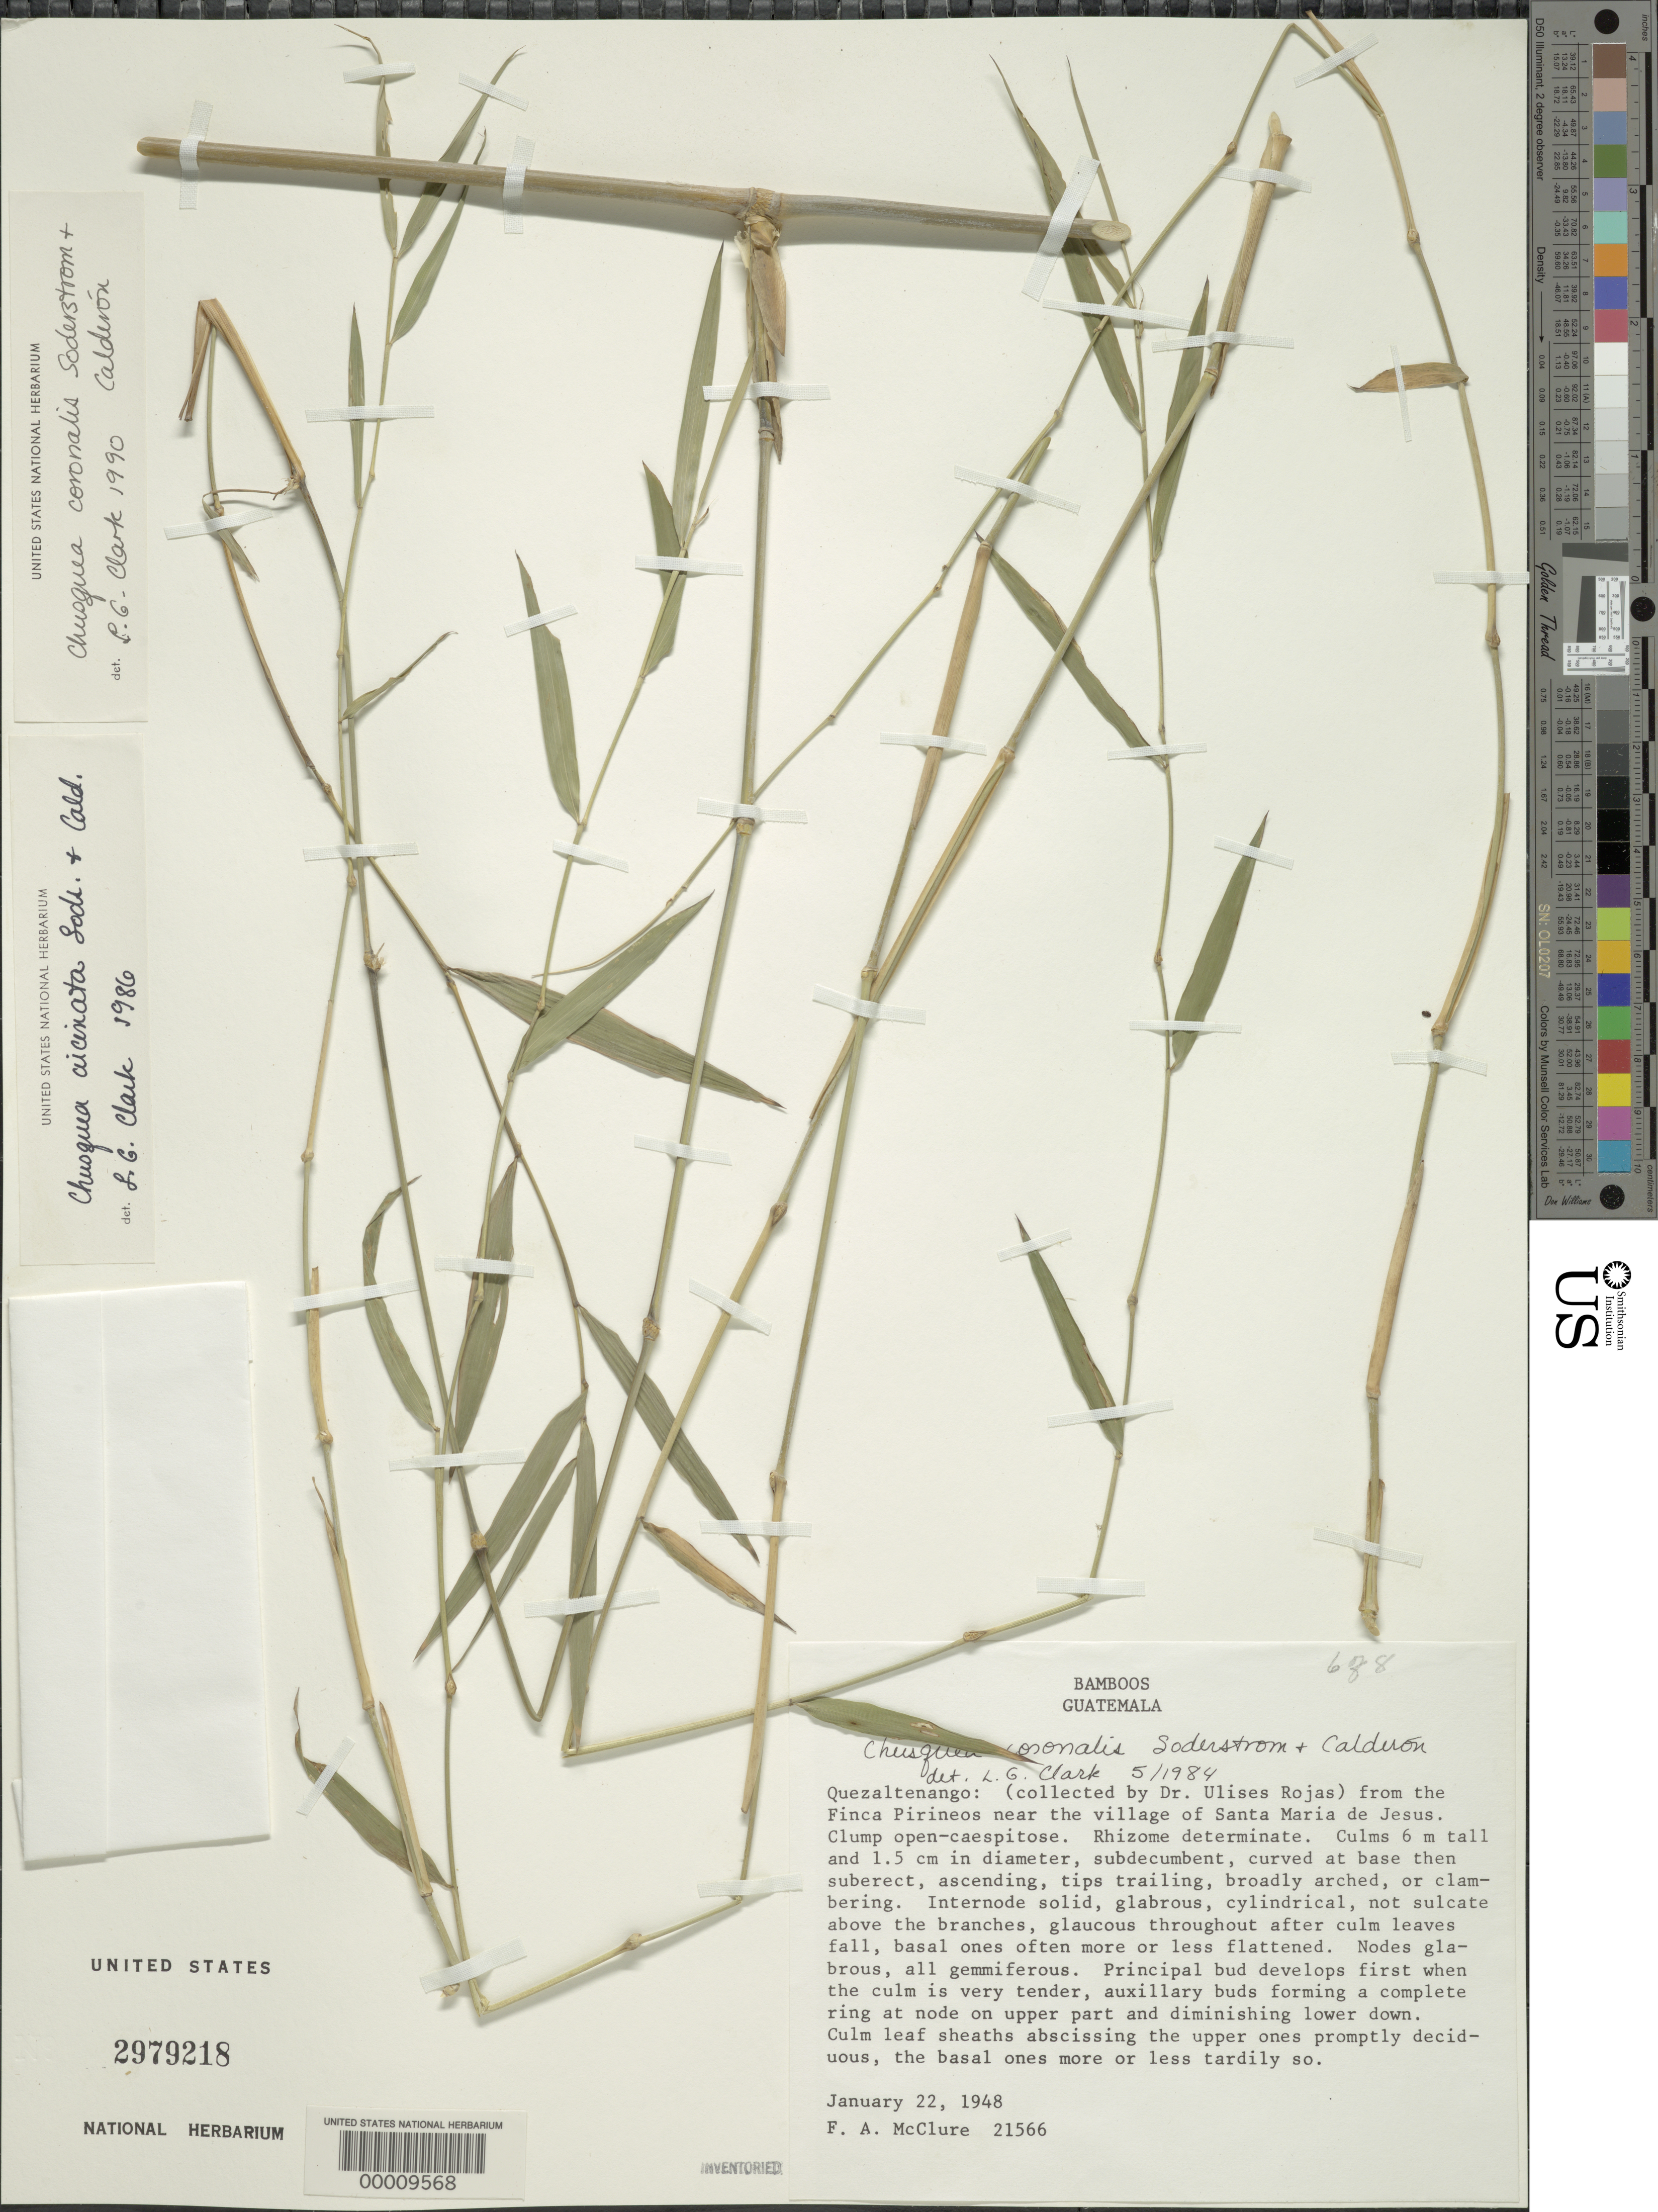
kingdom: Plantae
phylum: Tracheophyta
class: Liliopsida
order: Poales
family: Poaceae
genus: Chusquea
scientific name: Chusquea coronalis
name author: Soderstr. & C. E. Calderón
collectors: U. Rojas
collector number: Mcclure 21566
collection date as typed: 22 Jan 1948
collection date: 1948-01-22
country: Guatemala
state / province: Quetzaltenango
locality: Finca Pirineos near the village of Santa Maria de Jesus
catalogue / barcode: US 2979218